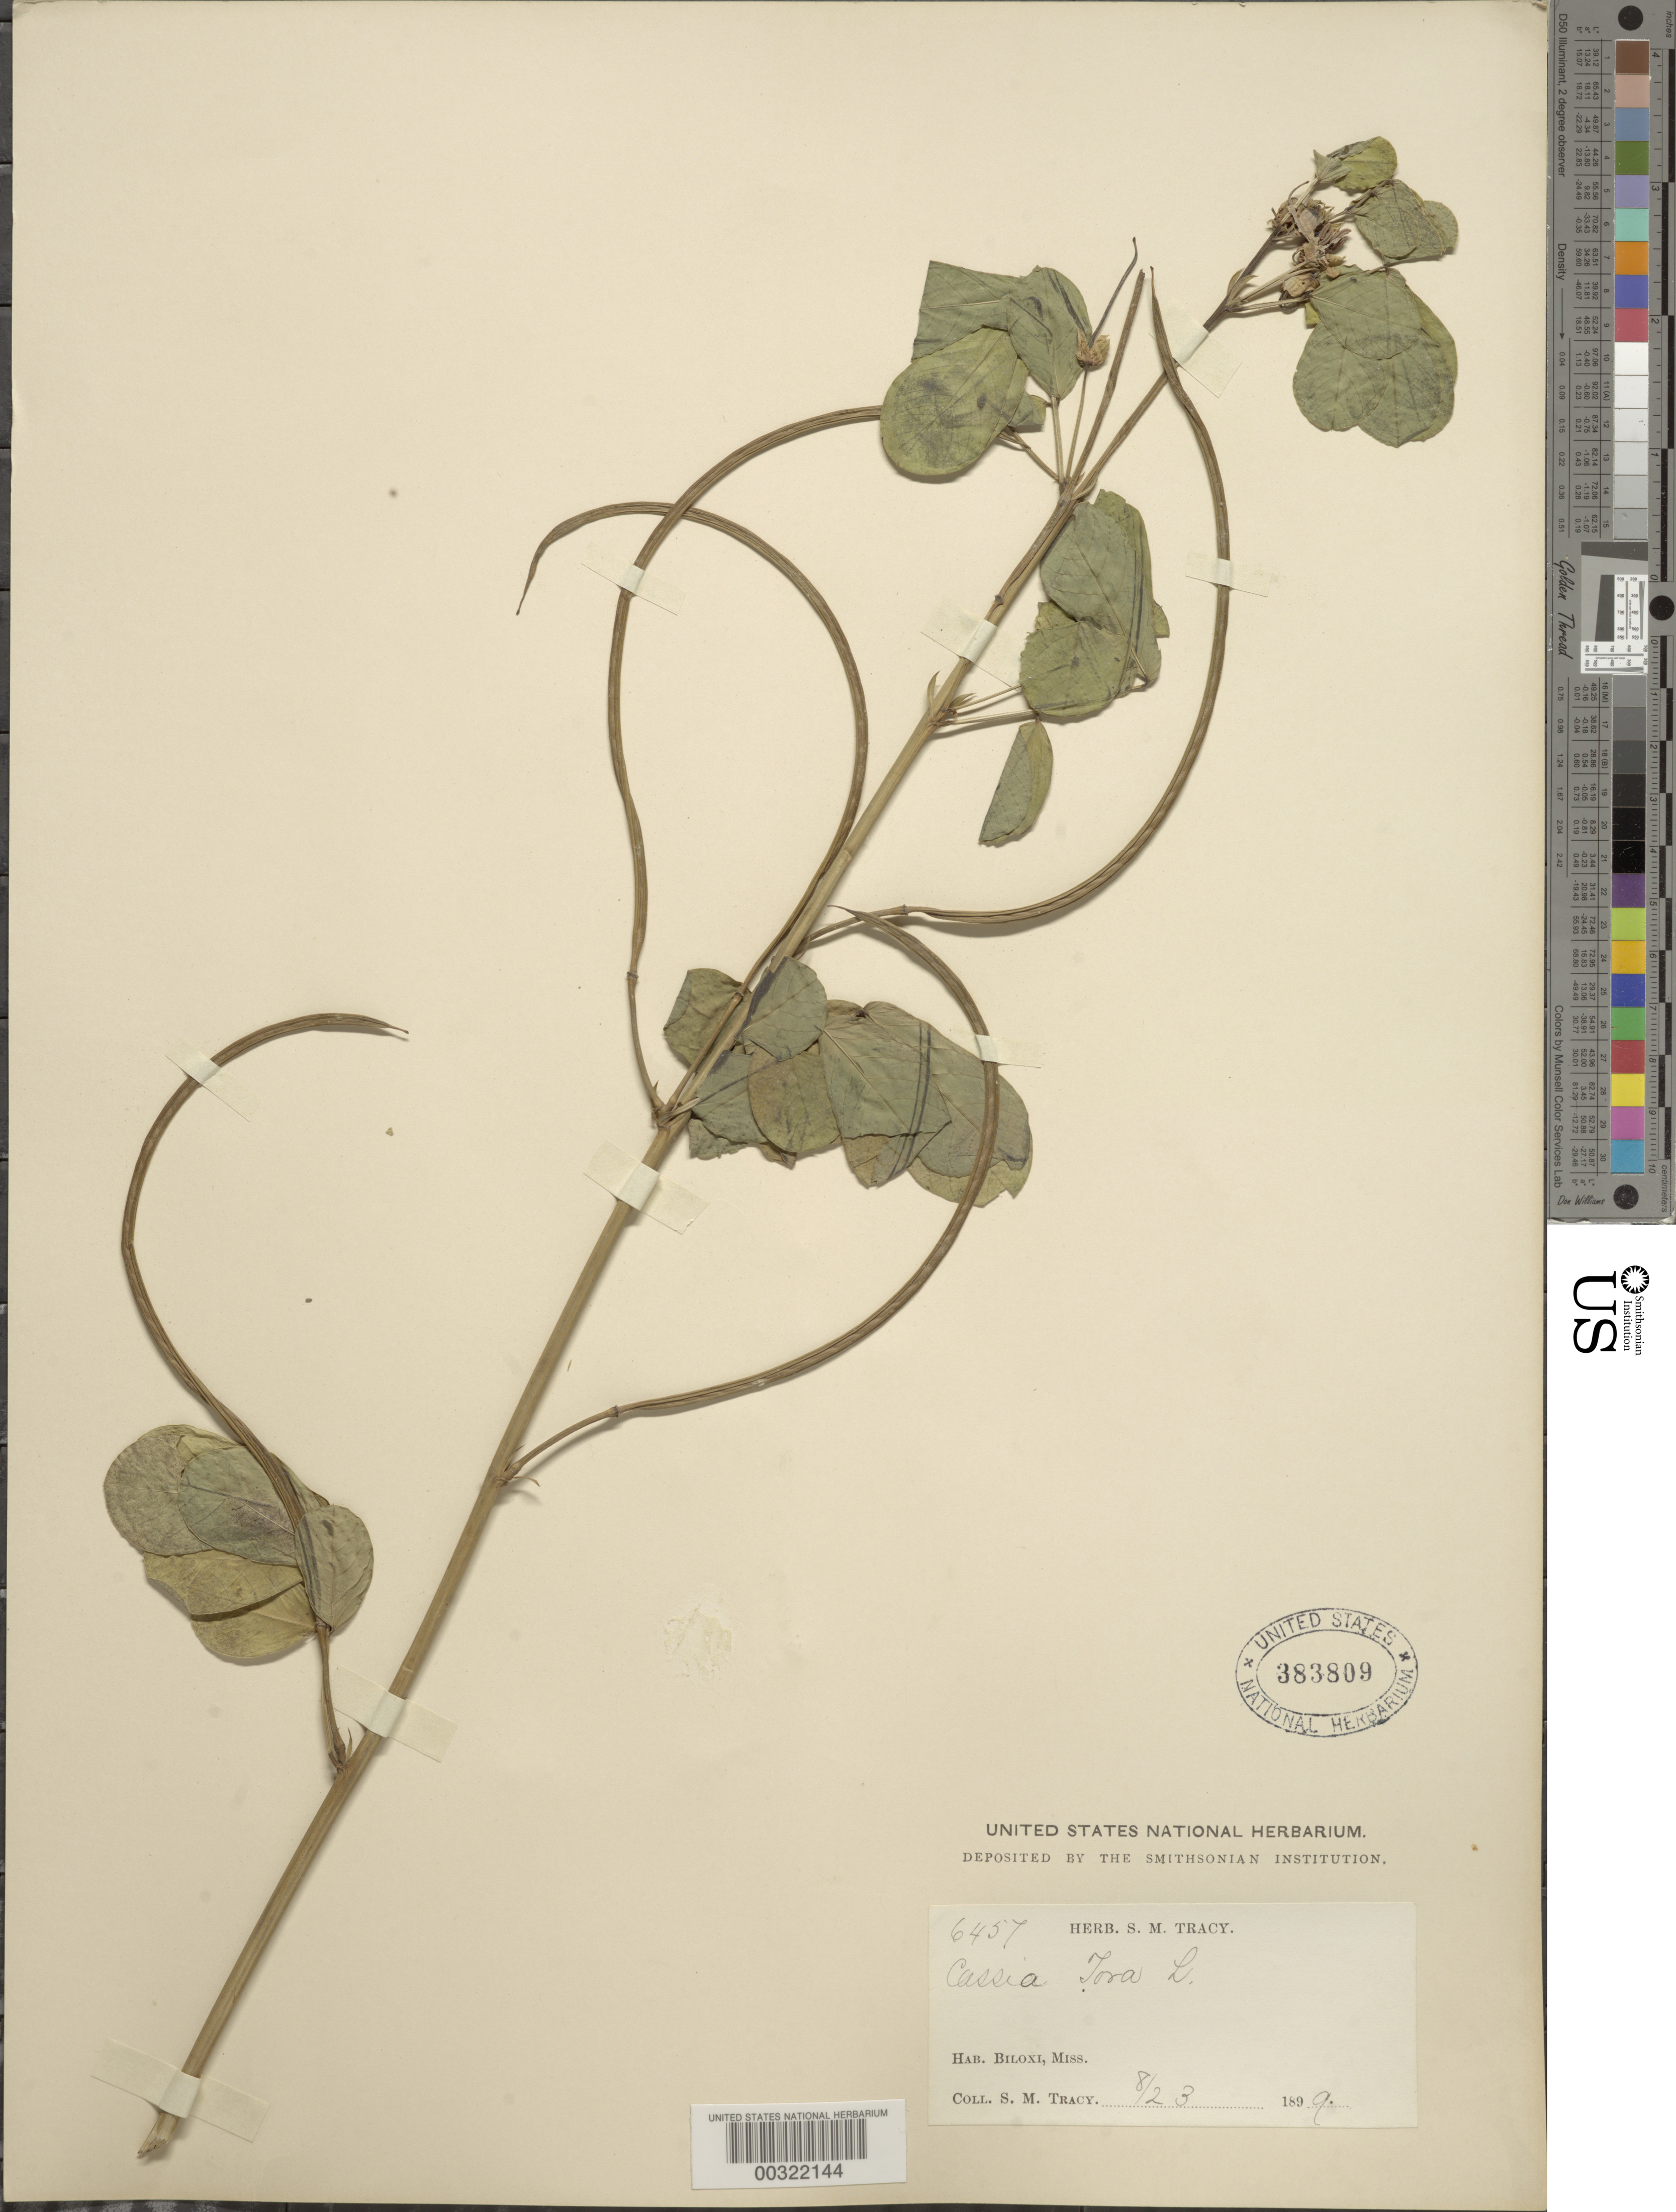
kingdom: Plantae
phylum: Tracheophyta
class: Magnoliopsida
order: Fabales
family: Fabaceae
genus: Senna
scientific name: Senna obtusifolia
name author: (L.) H.S. Irwin & Barneby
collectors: S. M. Tracy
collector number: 6457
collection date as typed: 23 Aug 1899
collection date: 1899-08-23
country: United States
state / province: Mississippi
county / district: Harrison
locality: Biloxi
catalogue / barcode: US 383809